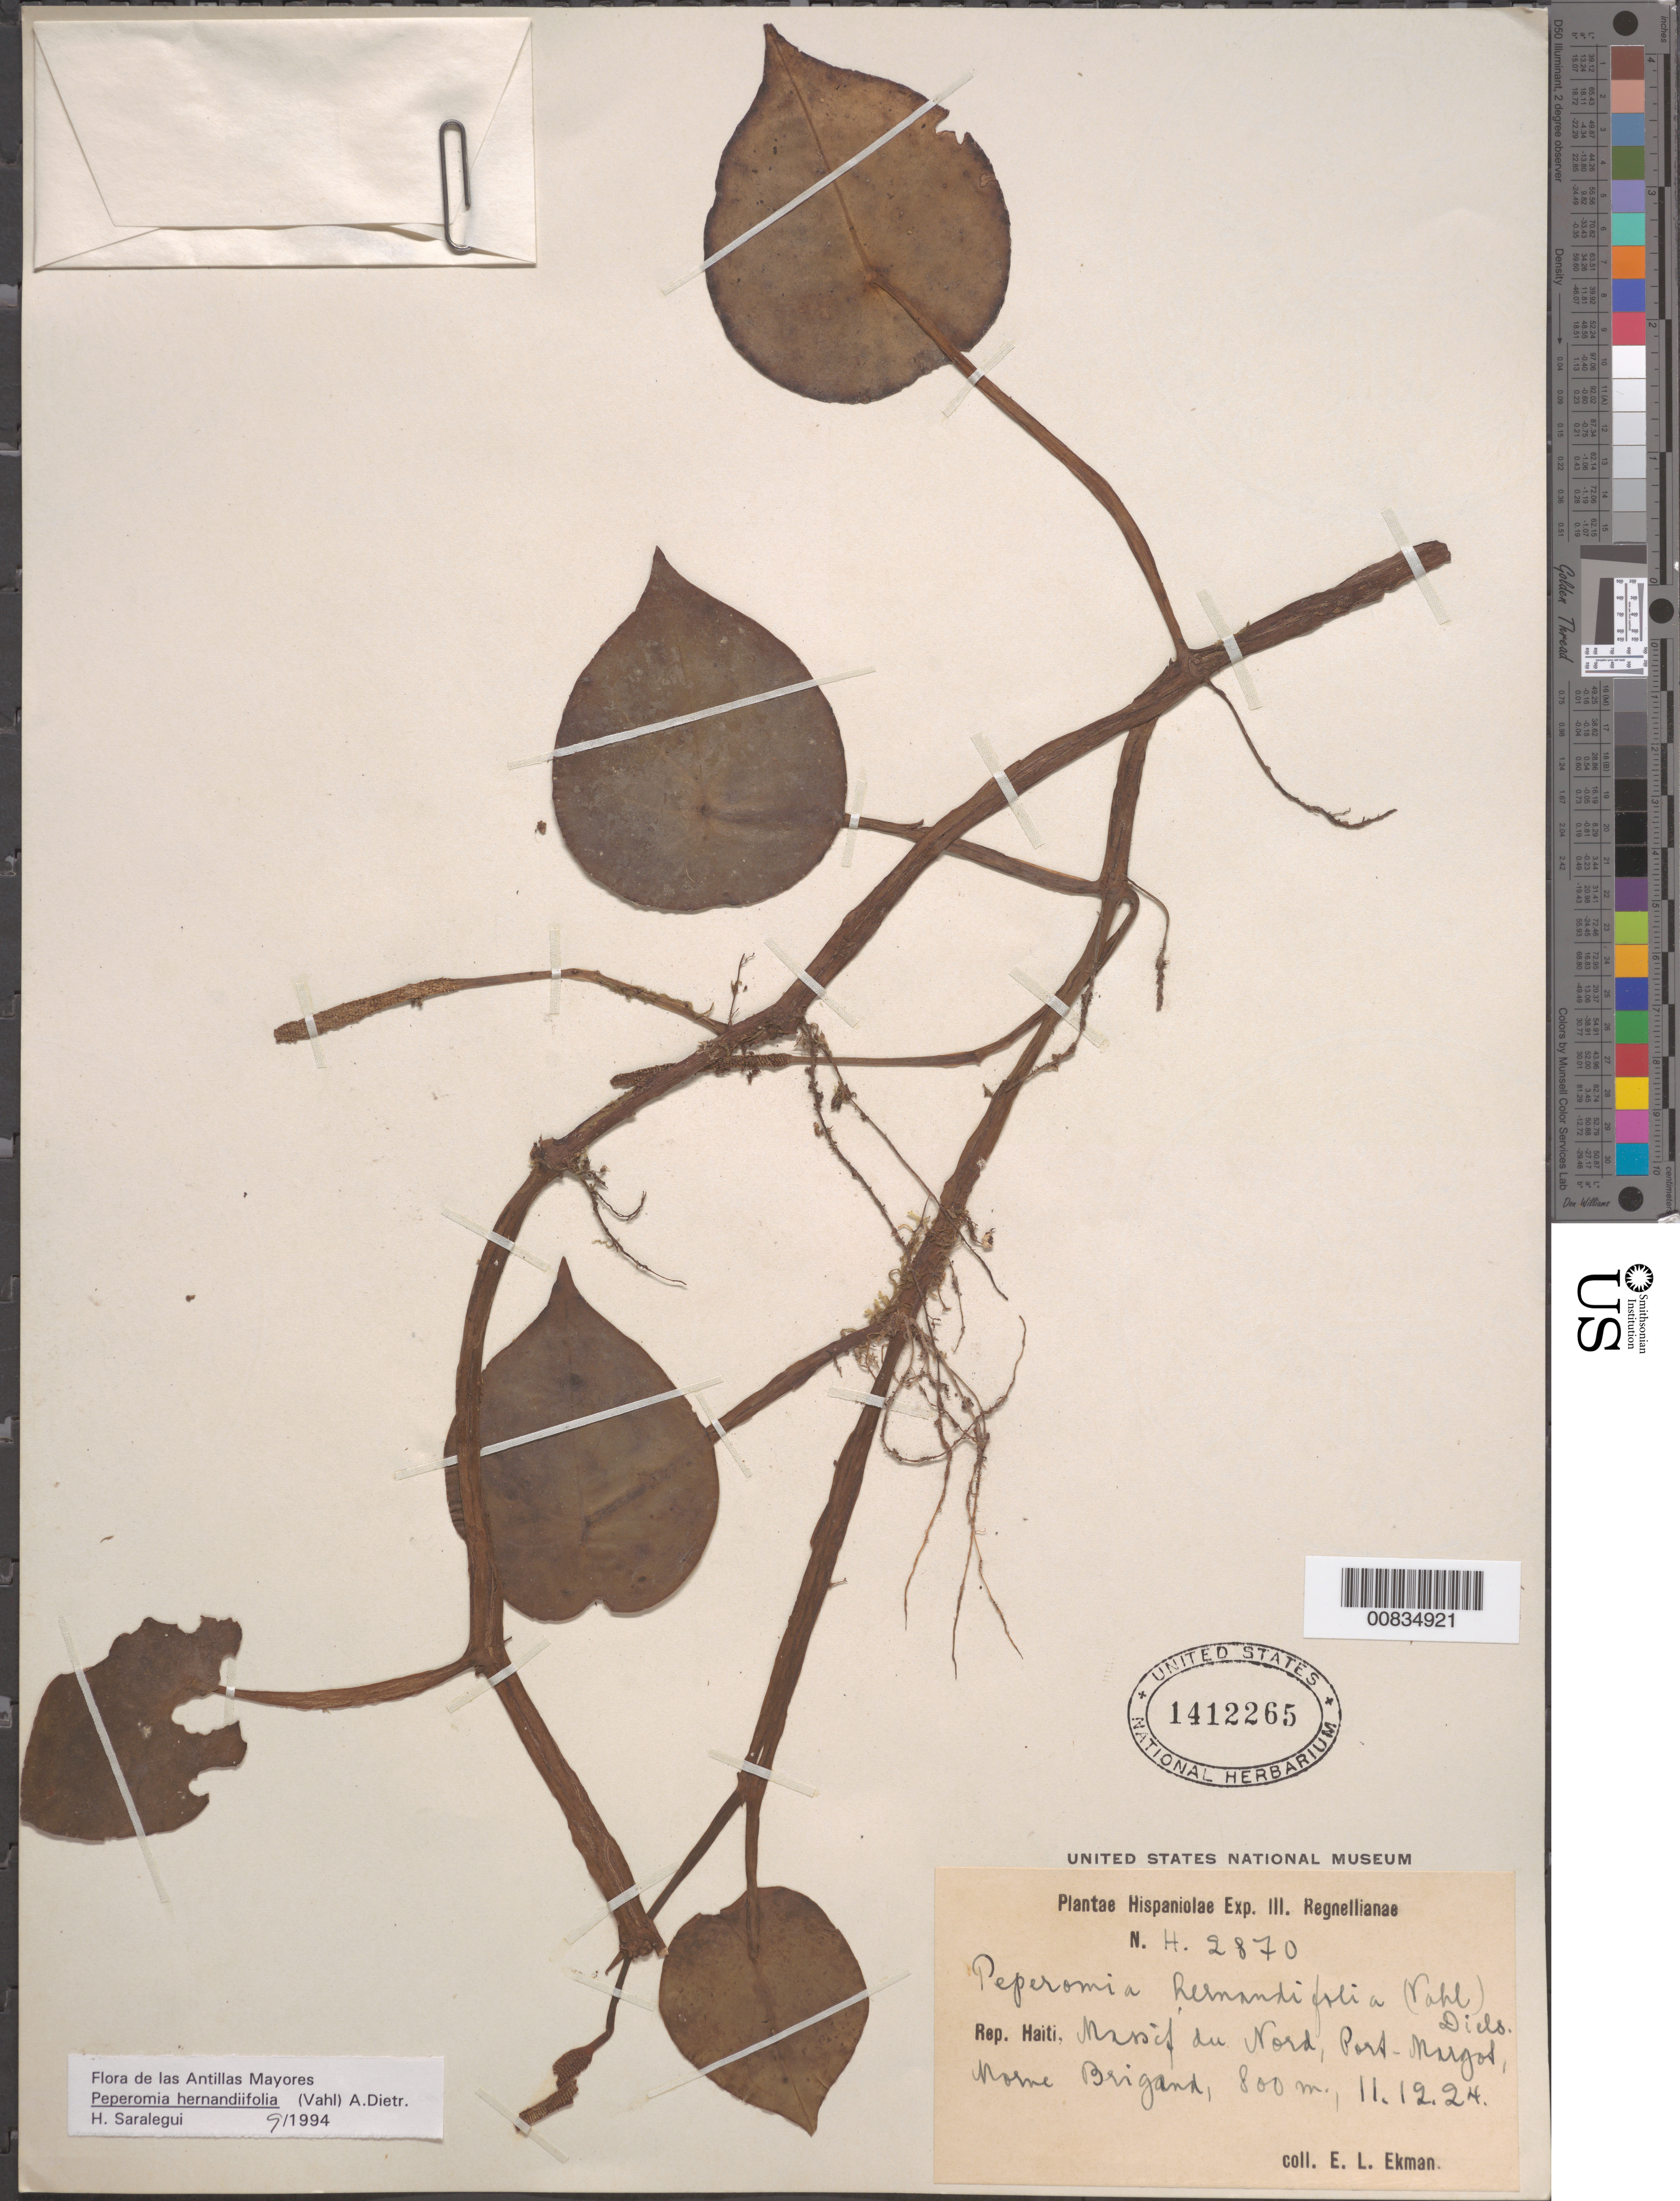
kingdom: Plantae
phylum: Tracheophyta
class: Magnoliopsida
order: Piperales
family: Piperaceae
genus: Peperomia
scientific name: Peperomia hernandiifolia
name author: (Vahl) A. Dietr.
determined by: Saralegui Boza, H., (HAJB), Jardin Botanico Nacional (Habana)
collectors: E. L. Ekman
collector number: H 2870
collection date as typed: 11 Dec 1924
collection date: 1924-12-11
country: Haiti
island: Hispaniola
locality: Massif du Nord, Port-Margot, Morne Brigand.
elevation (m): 800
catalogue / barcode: US 1412265